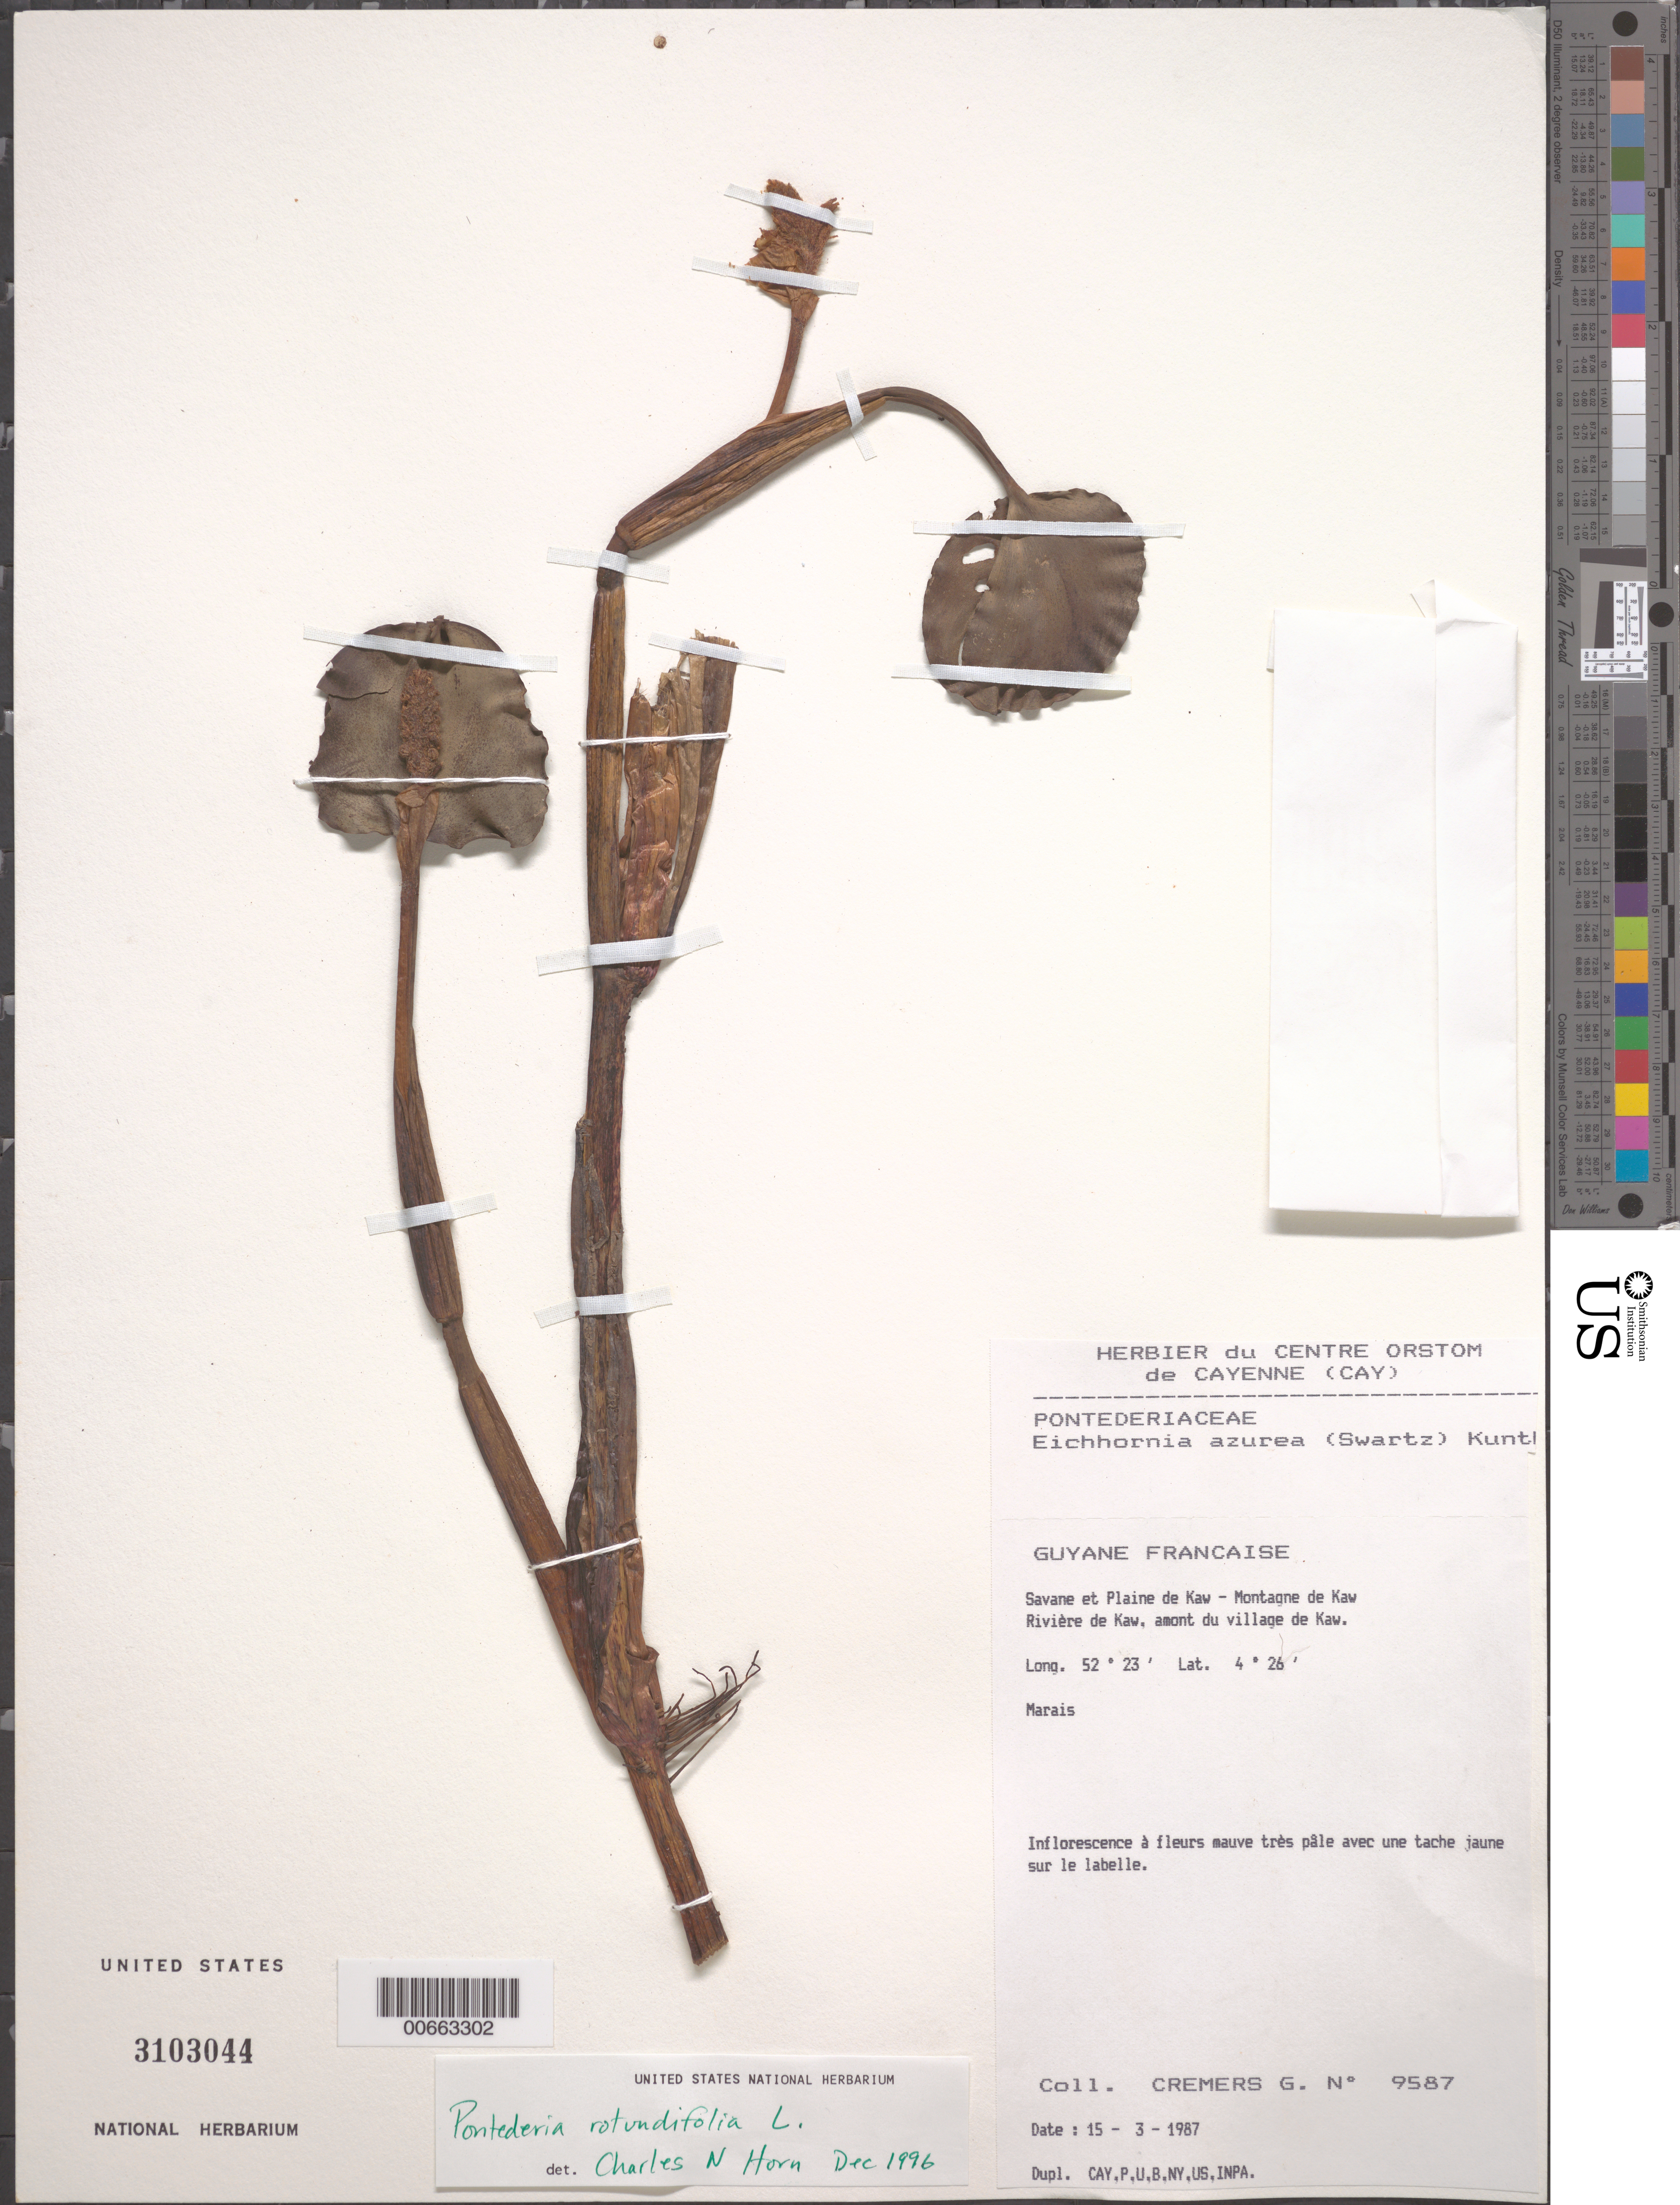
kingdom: Plantae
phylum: Tracheophyta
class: Liliopsida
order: Commelinales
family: Pontederiaceae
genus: Pontederia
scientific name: Pontederia rotundifolia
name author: L. f.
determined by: Horn, Charles N.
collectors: G. Cremers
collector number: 9587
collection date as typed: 15-Mar-87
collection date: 1987-03-15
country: French Guiana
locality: Montagne de Kaw, Rivière de Kaw. amont du village de Kaw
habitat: Marsh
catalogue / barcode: US 3103044